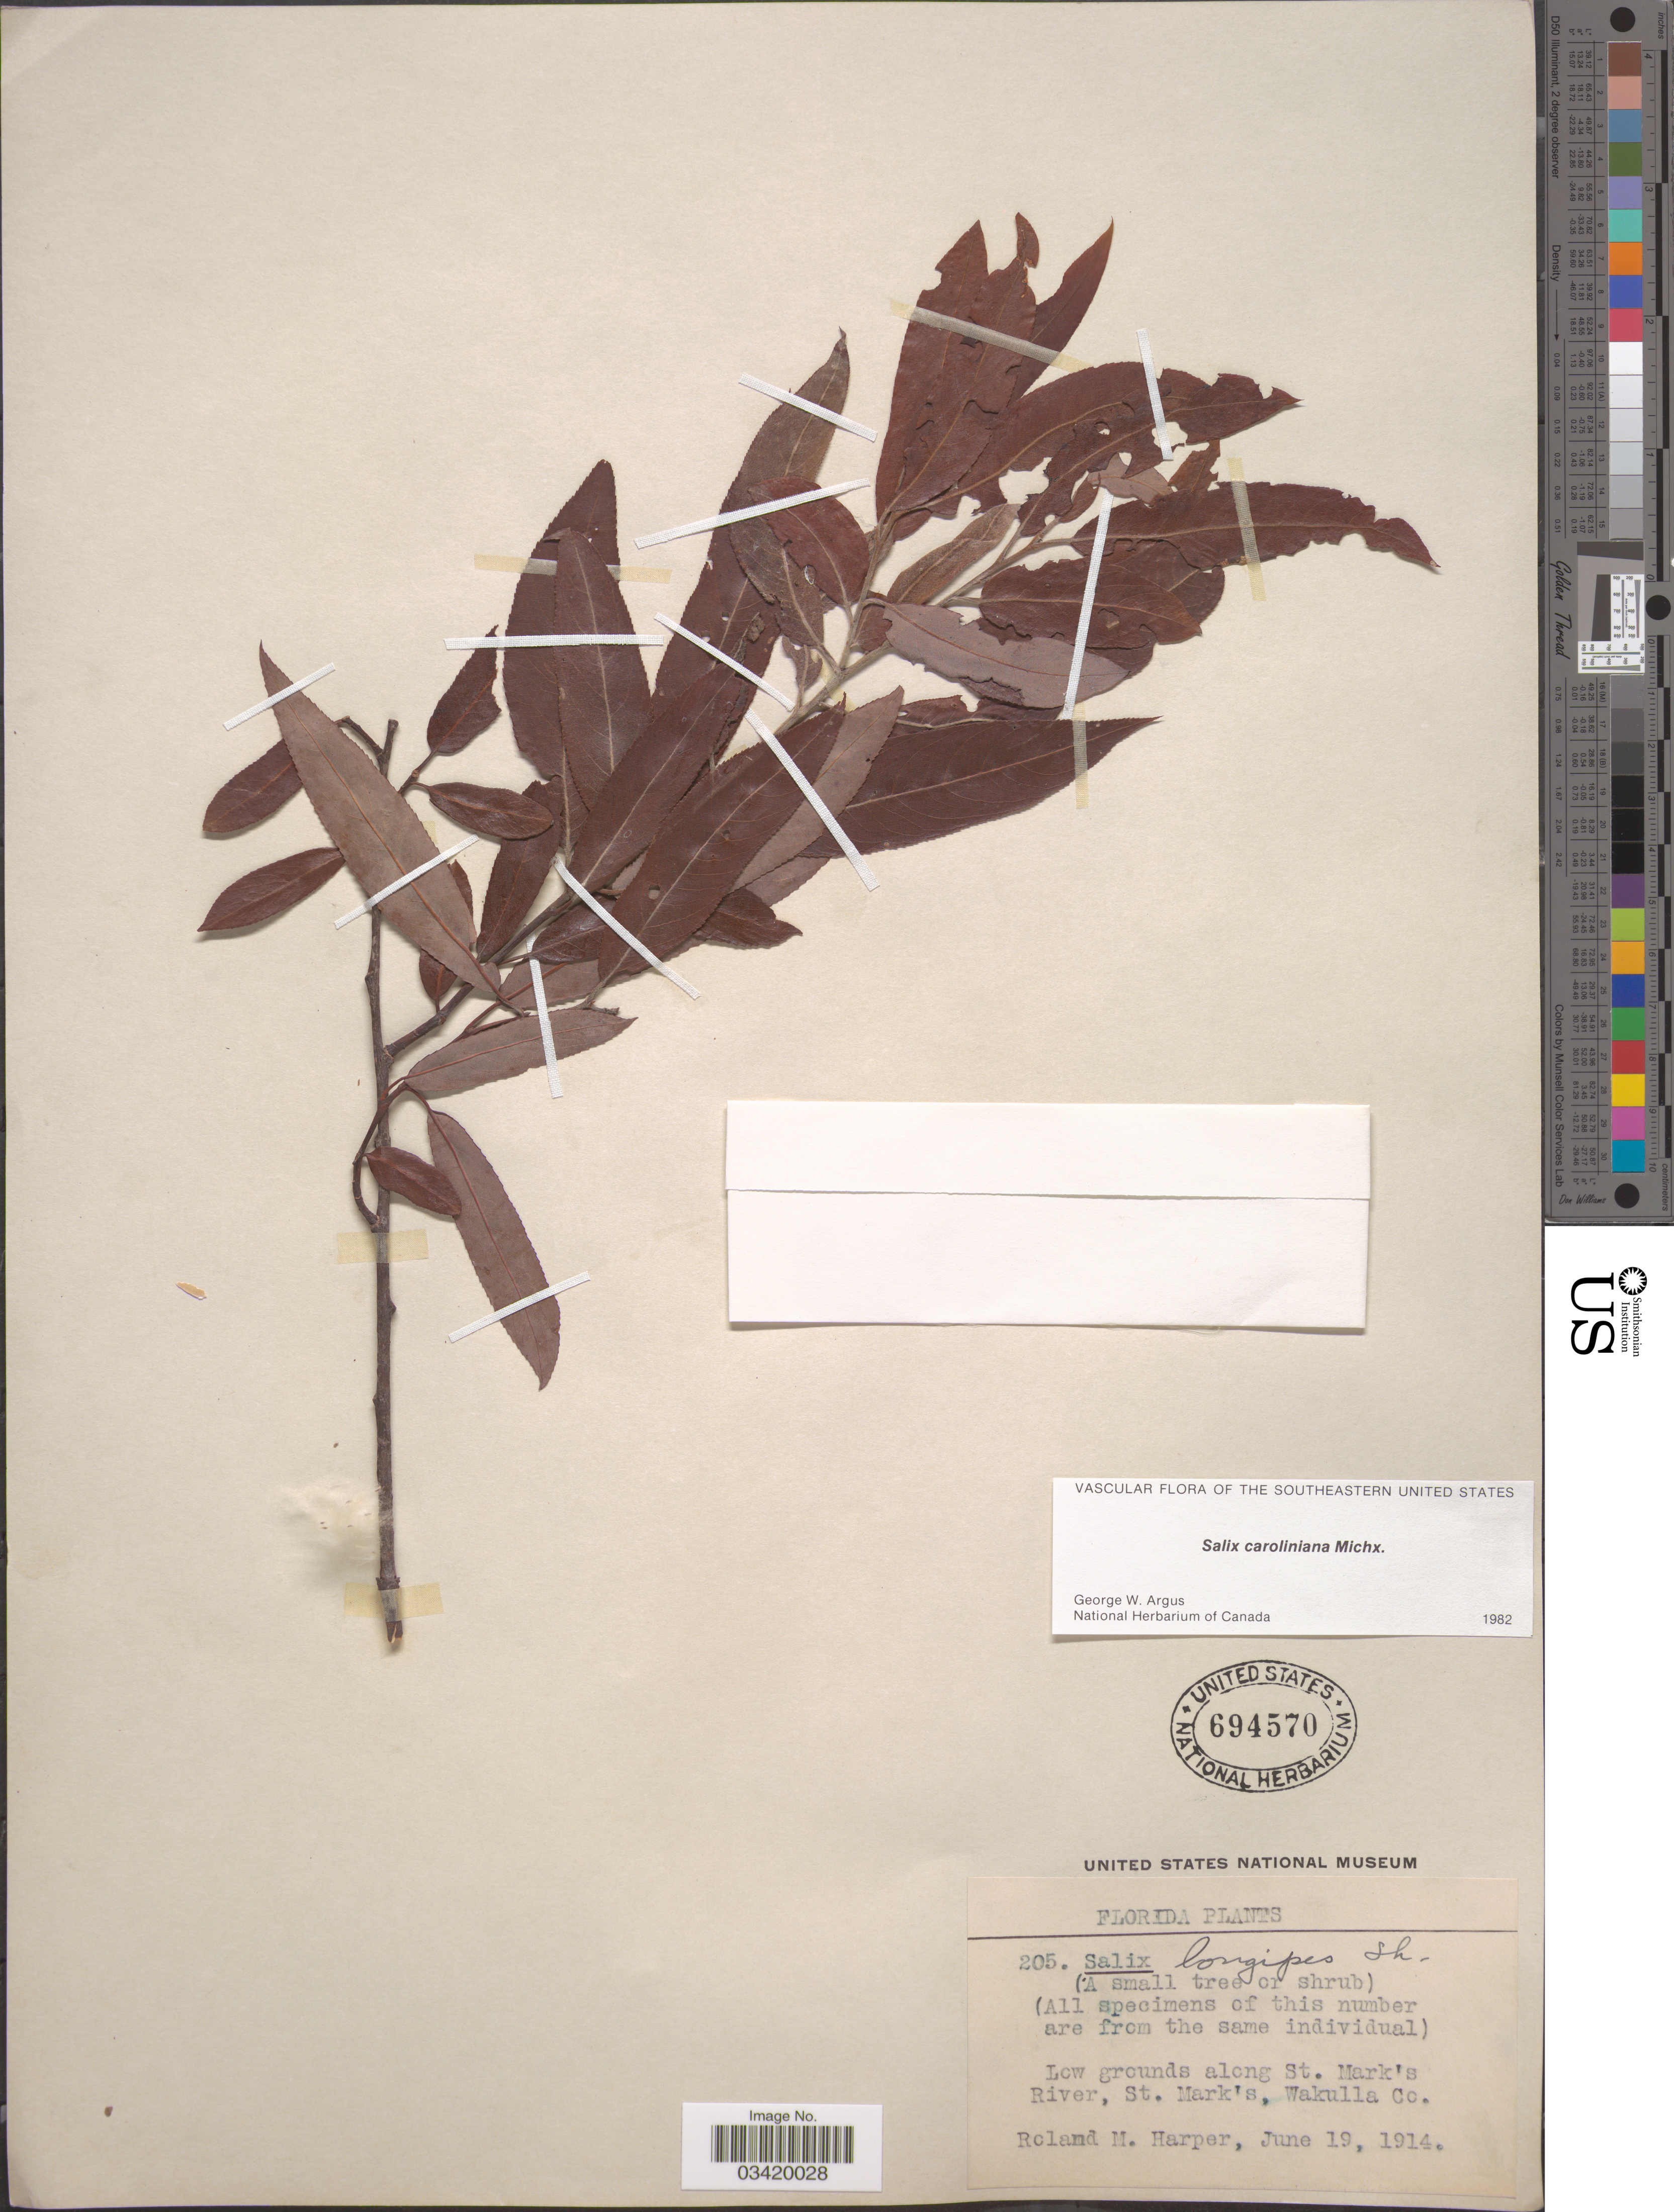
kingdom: Plantae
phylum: Tracheophyta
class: Magnoliopsida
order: Malpighiales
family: Salicaceae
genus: Salix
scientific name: Salix caroliniana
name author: Michx.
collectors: R. M. Harper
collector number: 205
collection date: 1914-06-19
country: United States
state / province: Florida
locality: Low grounds along St. Mark's River, St. Mark's, Wakulla Co.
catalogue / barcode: US 694570